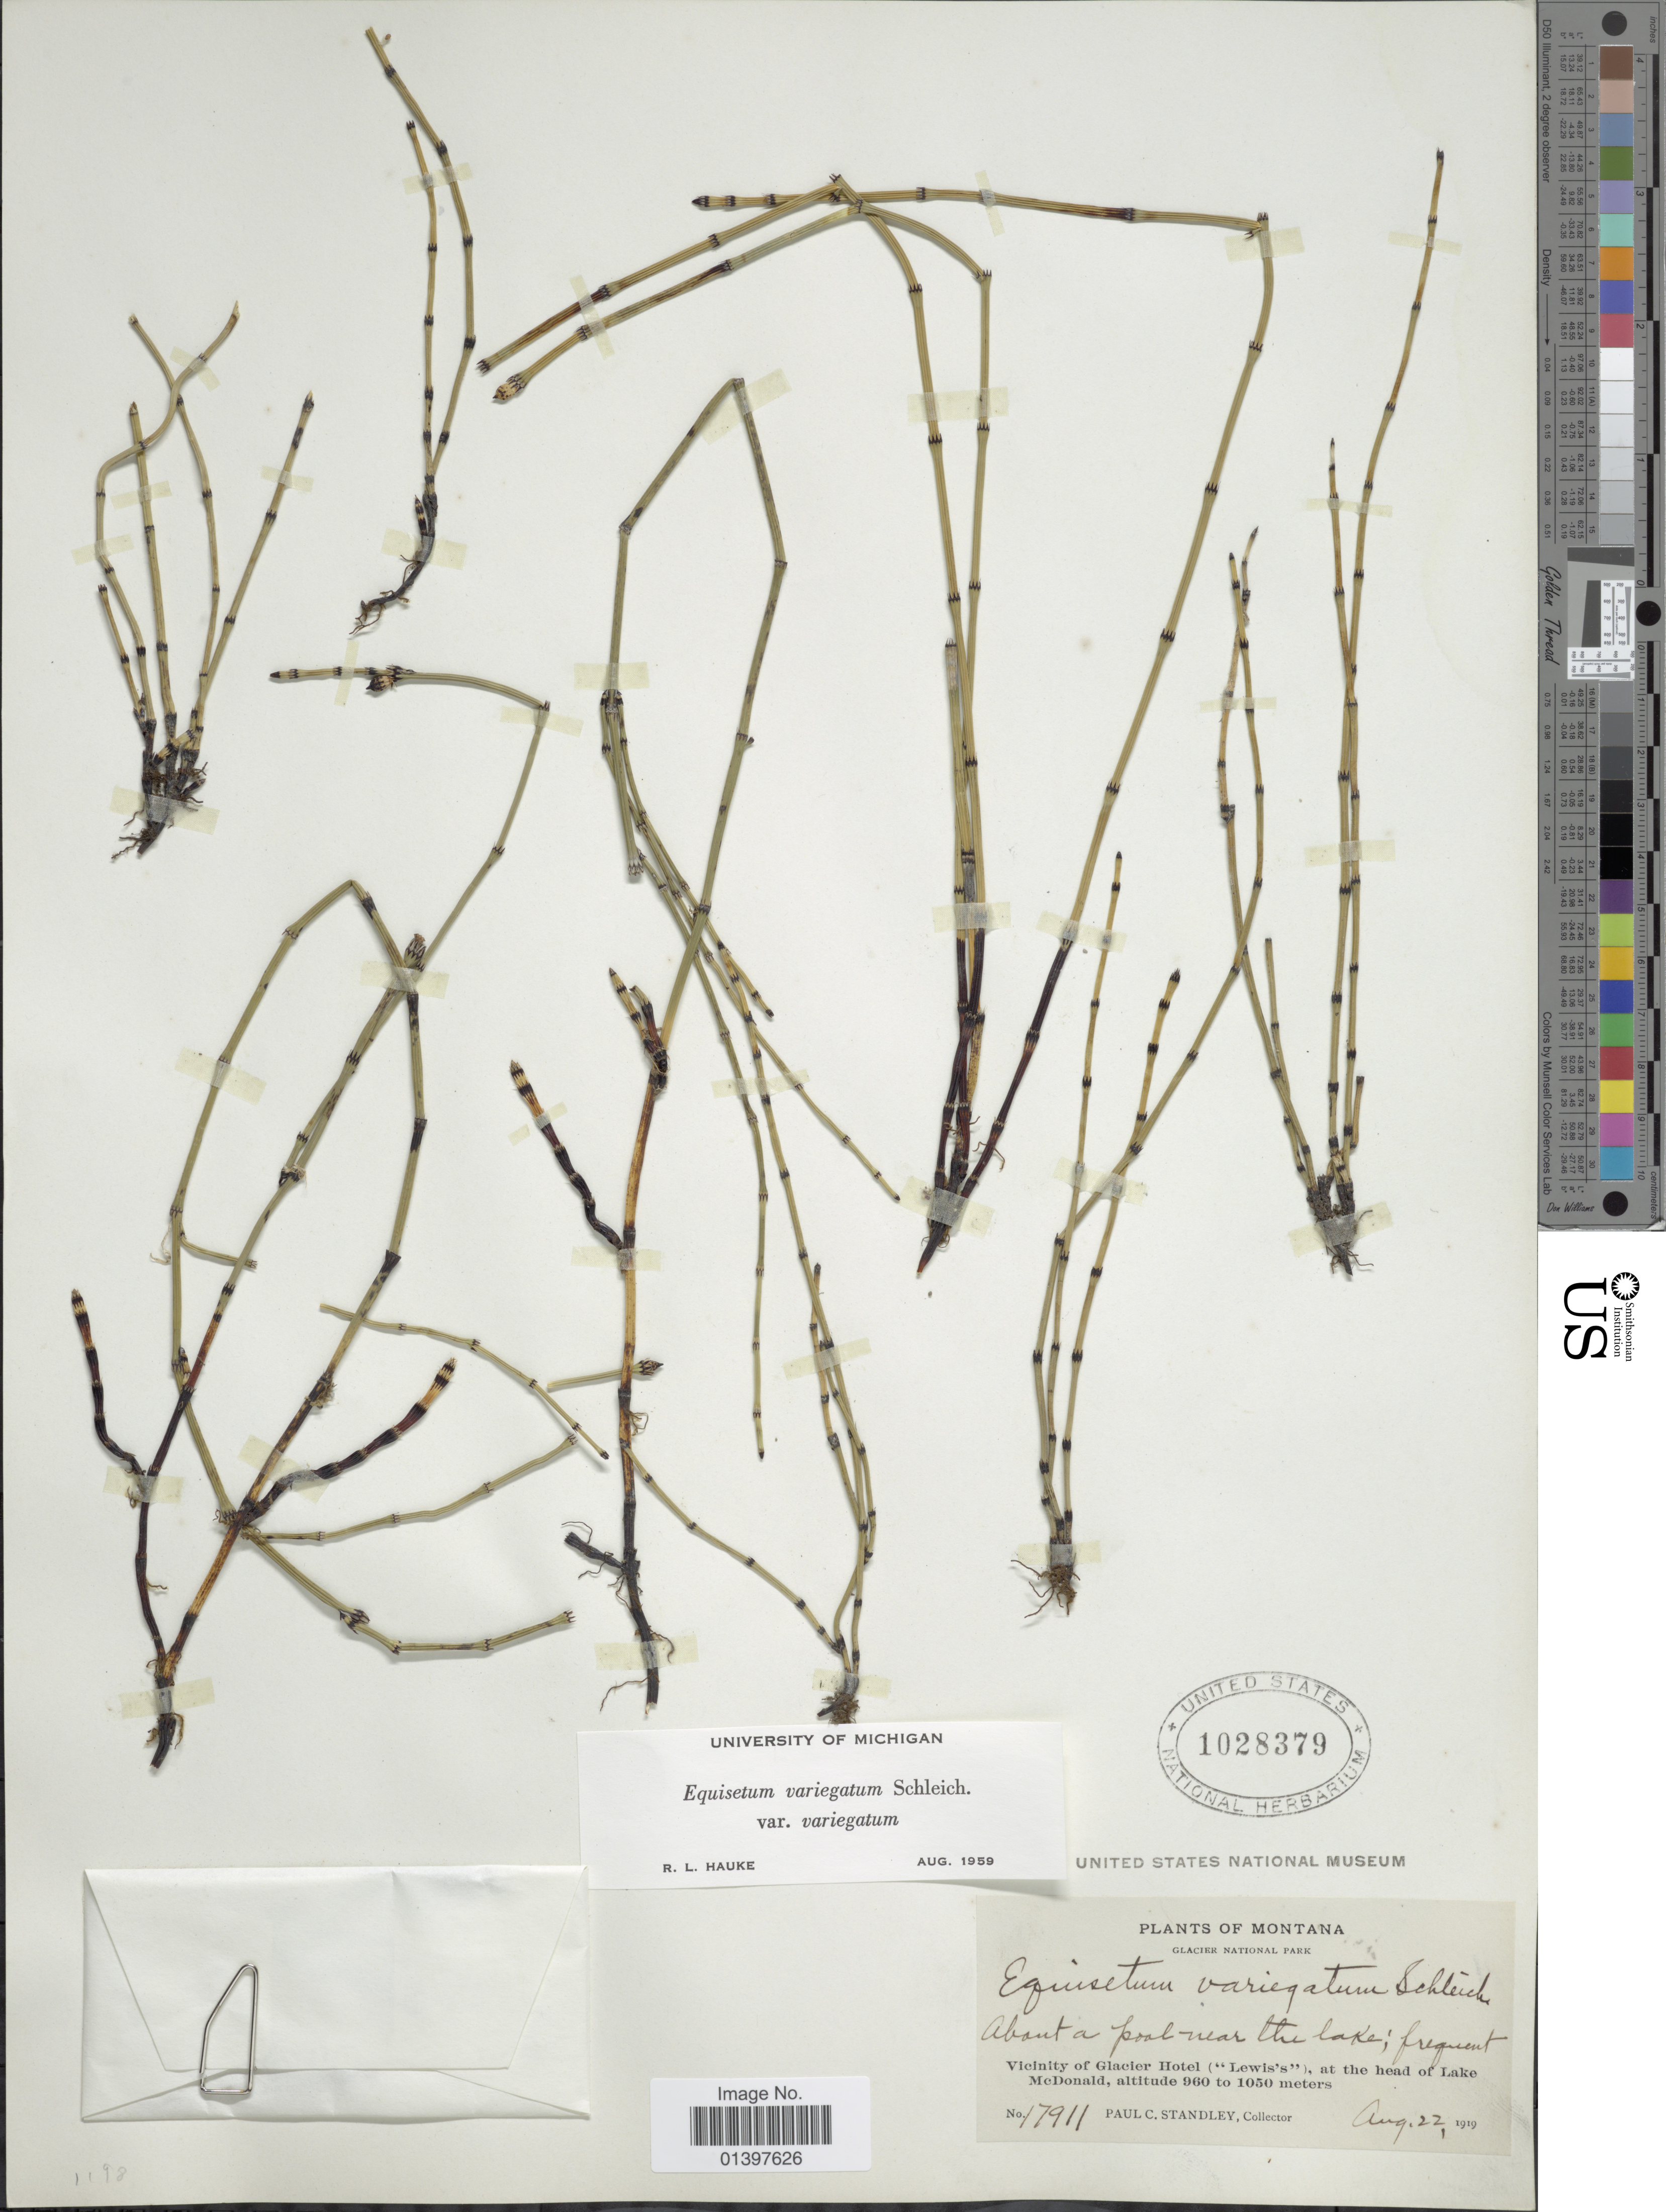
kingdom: Plantae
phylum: Tracheophyta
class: Polypodiopsida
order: Equisetales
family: Equisetaceae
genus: Equisetum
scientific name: Equisetum variegatum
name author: Schleich. ex F. Weber & D. Mohr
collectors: P. C. Standley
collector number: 17911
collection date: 1919-08-22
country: United States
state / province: Montana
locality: Glacies National Park, about a pool near the lake, Vicinity of Glacier Hotel("Lewis's" at the head of Lake McDonald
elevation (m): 960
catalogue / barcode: US 1028379